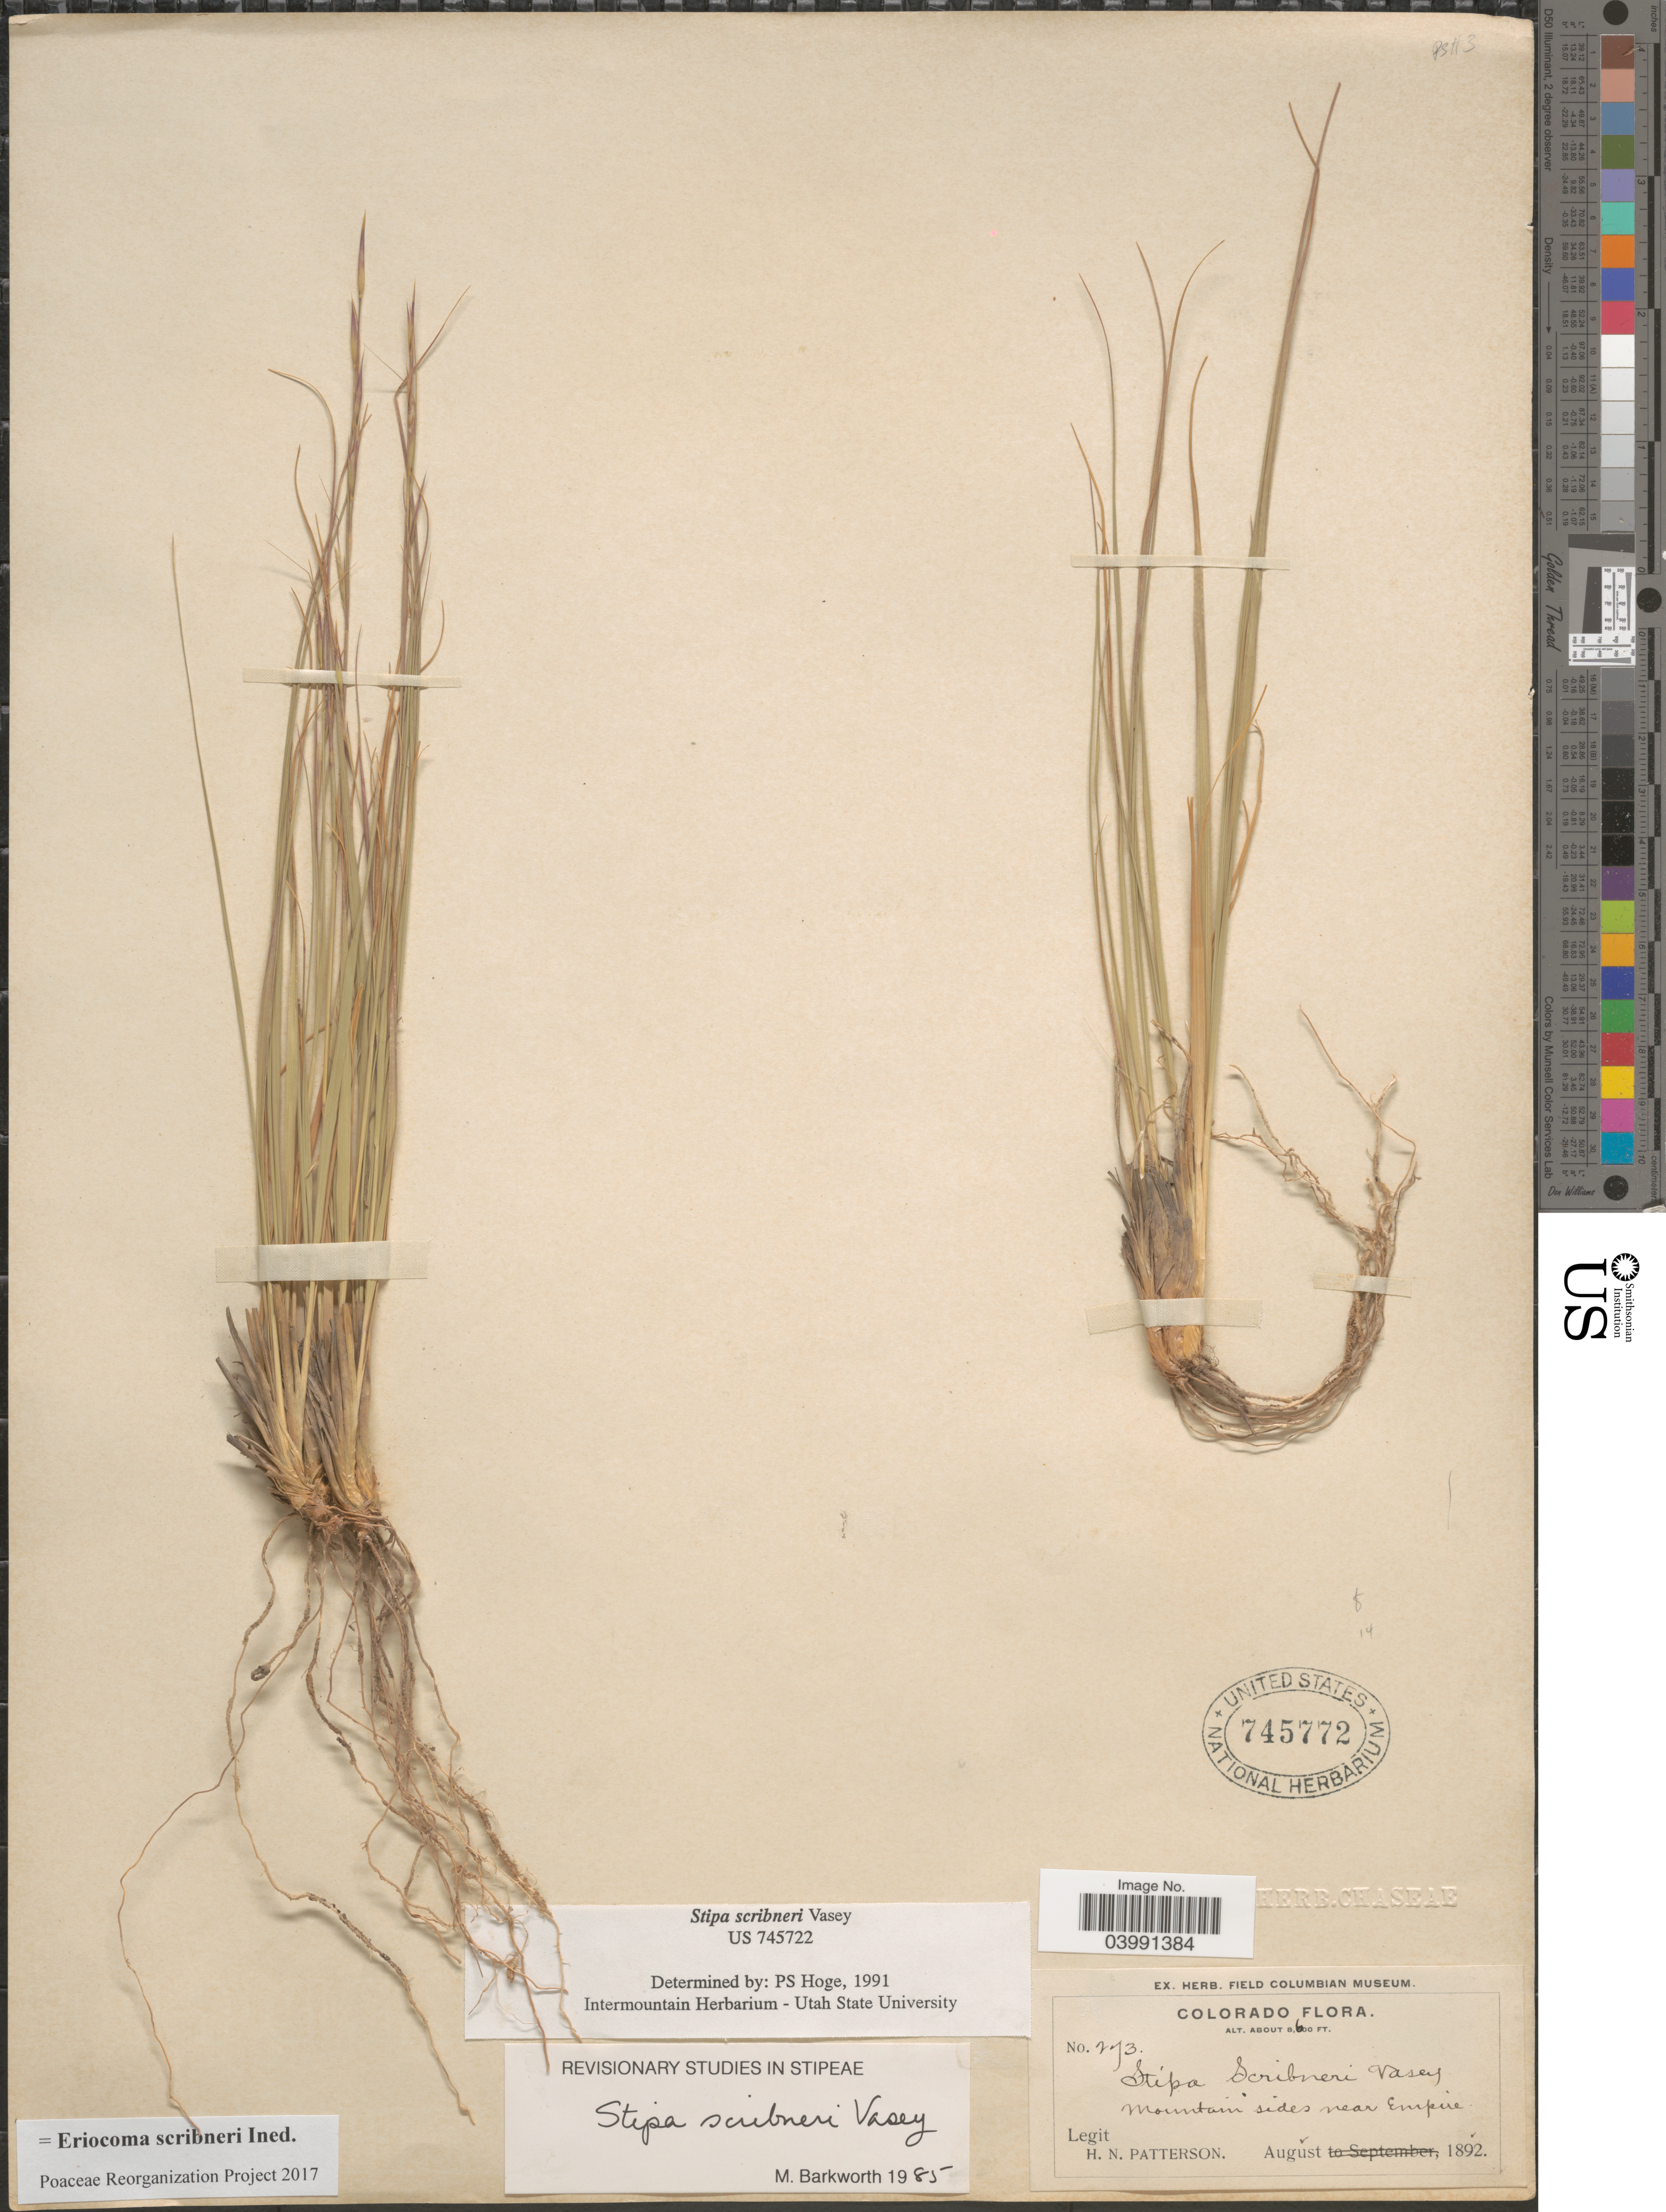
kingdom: Plantae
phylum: Tracheophyta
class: Liliopsida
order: Poales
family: Poaceae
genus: Eriocoma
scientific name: Eriocoma scribneri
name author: (Vasey) Romasch.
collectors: H. N. Patterson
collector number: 273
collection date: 1892-08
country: United States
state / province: Colorado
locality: Mountain sides near Empire.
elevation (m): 2621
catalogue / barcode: US 745772